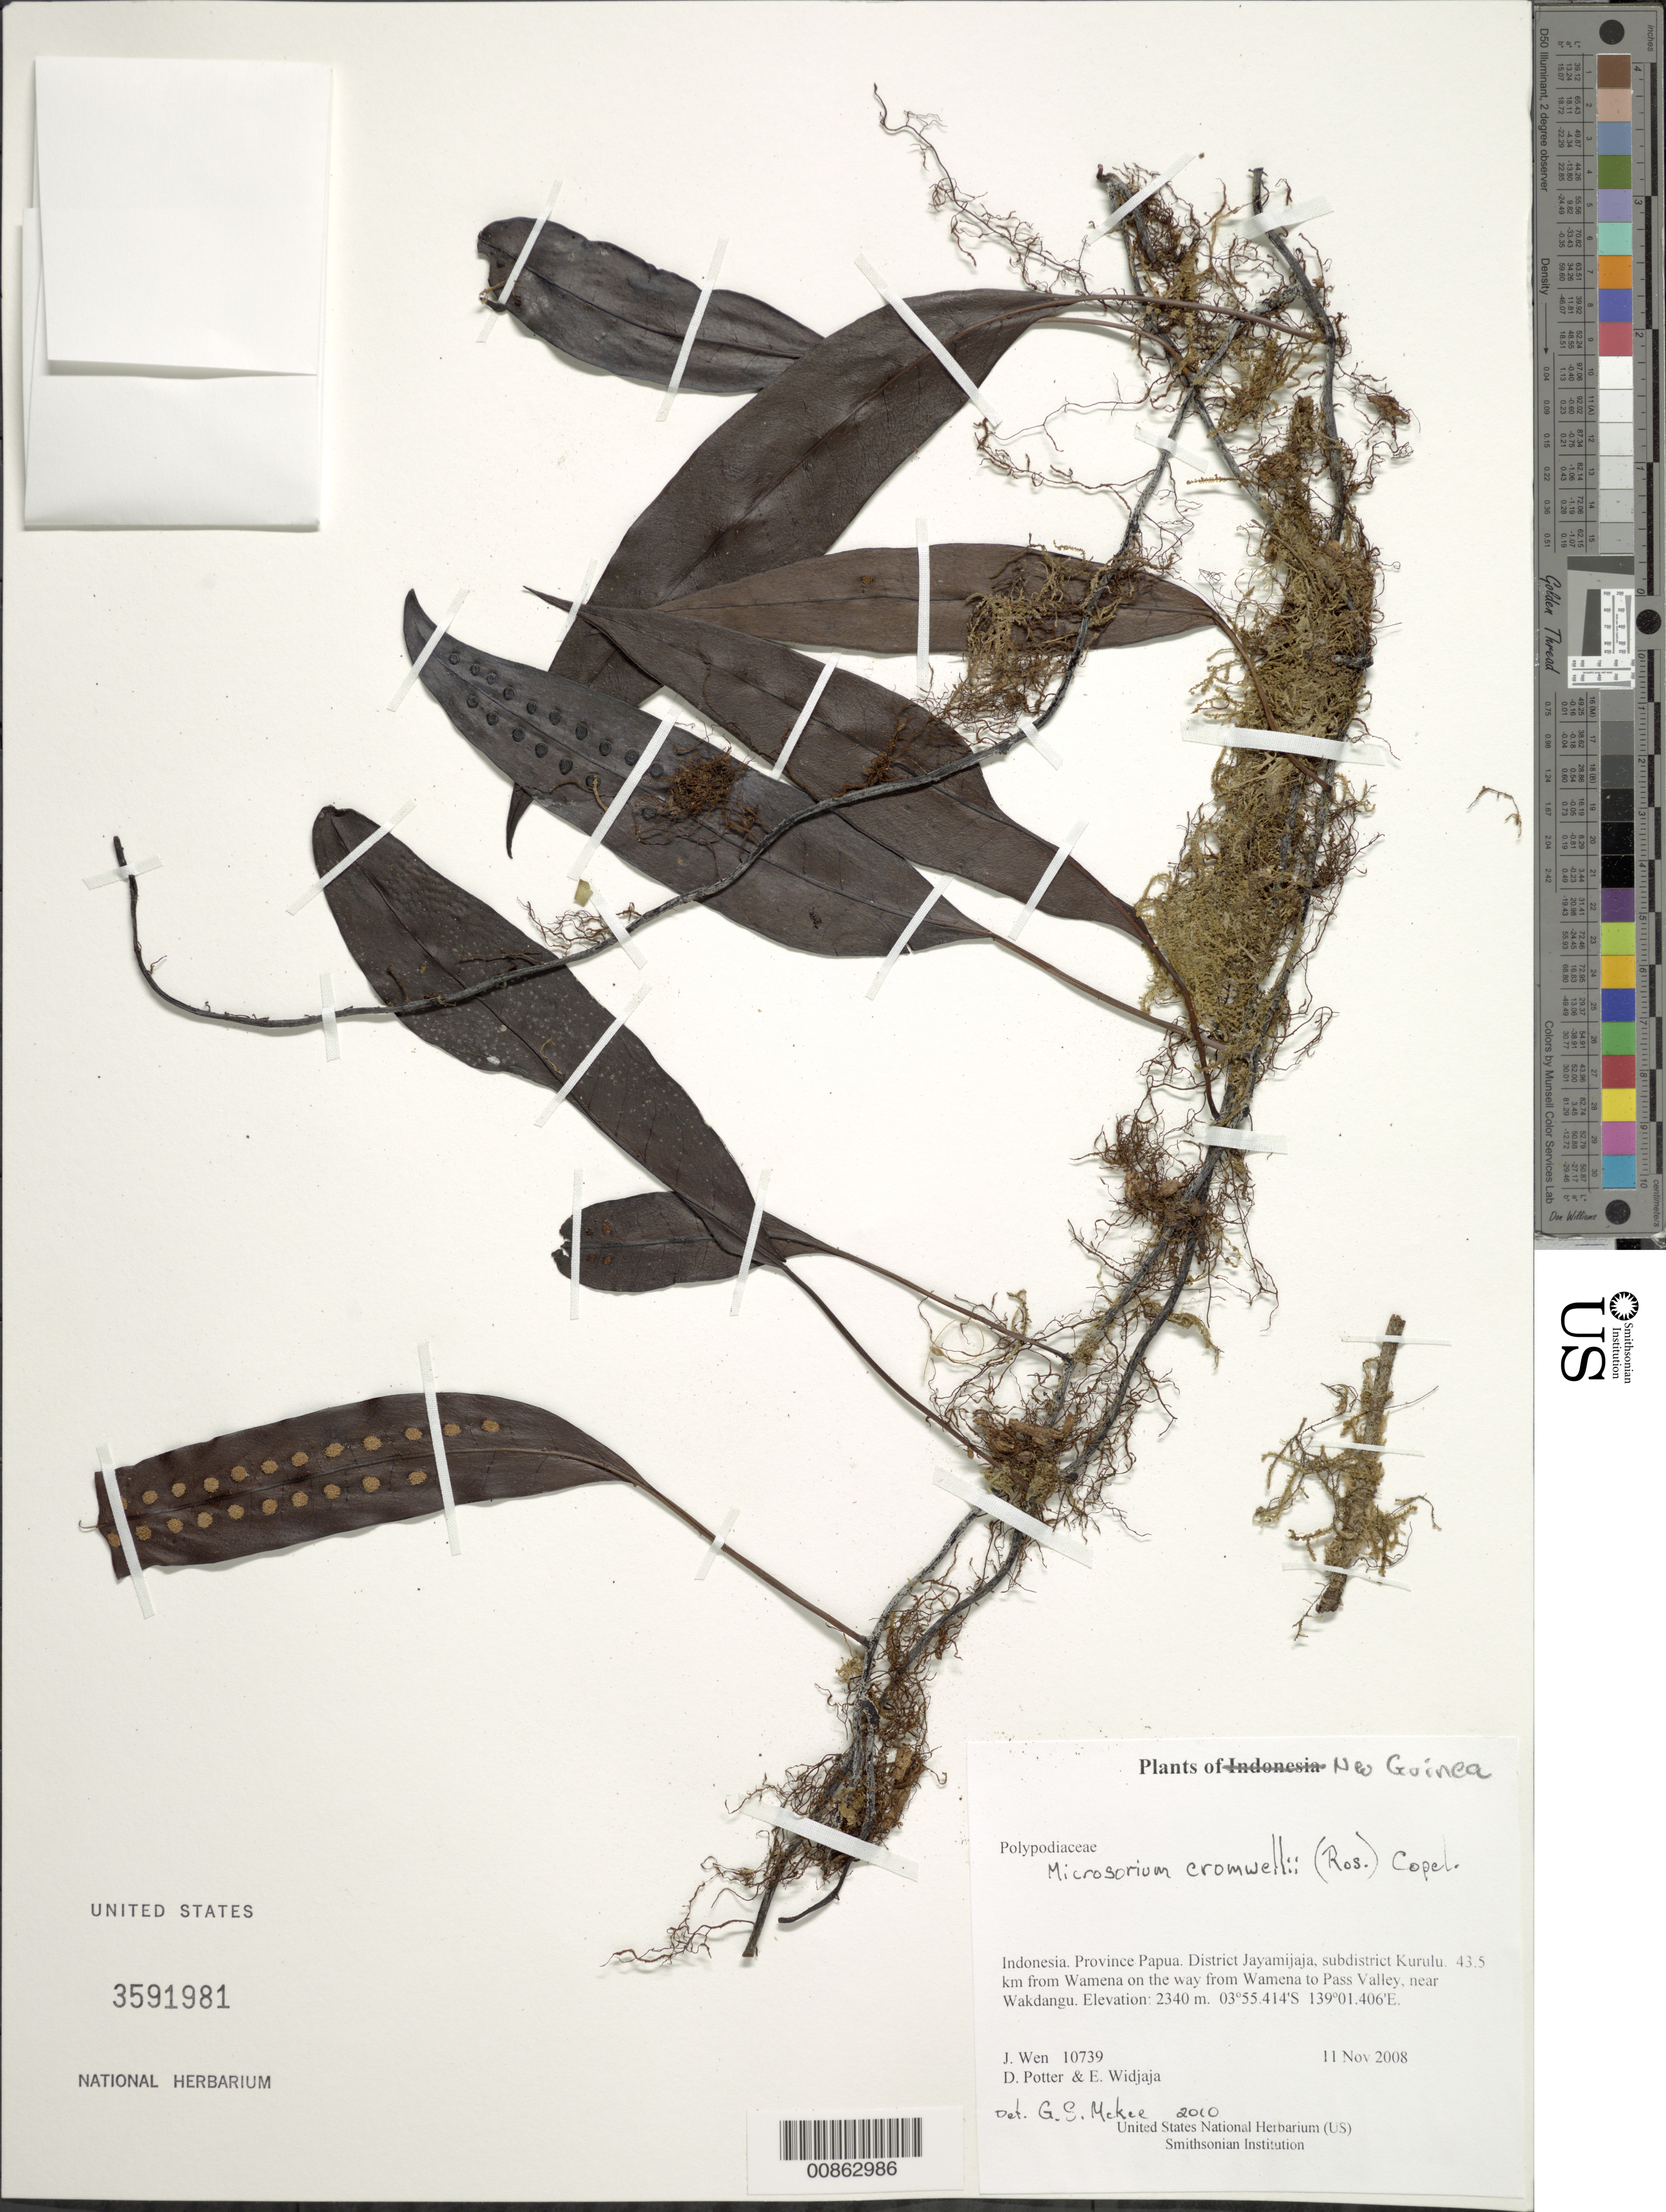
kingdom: Plantae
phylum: Tracheophyta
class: Polypodiopsida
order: Polypodiales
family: Polypodiaceae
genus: Microsorum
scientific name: Microsorum cromwellii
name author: (Rosenst.) Copel.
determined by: McKee, G. S., (US), NMNH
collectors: J. Wen, D. Potter & E. A. Widjaja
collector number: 10739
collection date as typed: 11 Nov 2008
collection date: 2008-11-11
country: Indonesia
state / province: Papua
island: New Guinea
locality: District Jayamijaja, subdistrict Kurulu. 43.5 km from Wamena on the way from Wamena to Pass Valley, near Wakdangu. Irian Barat.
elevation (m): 2340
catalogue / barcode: US 3591981